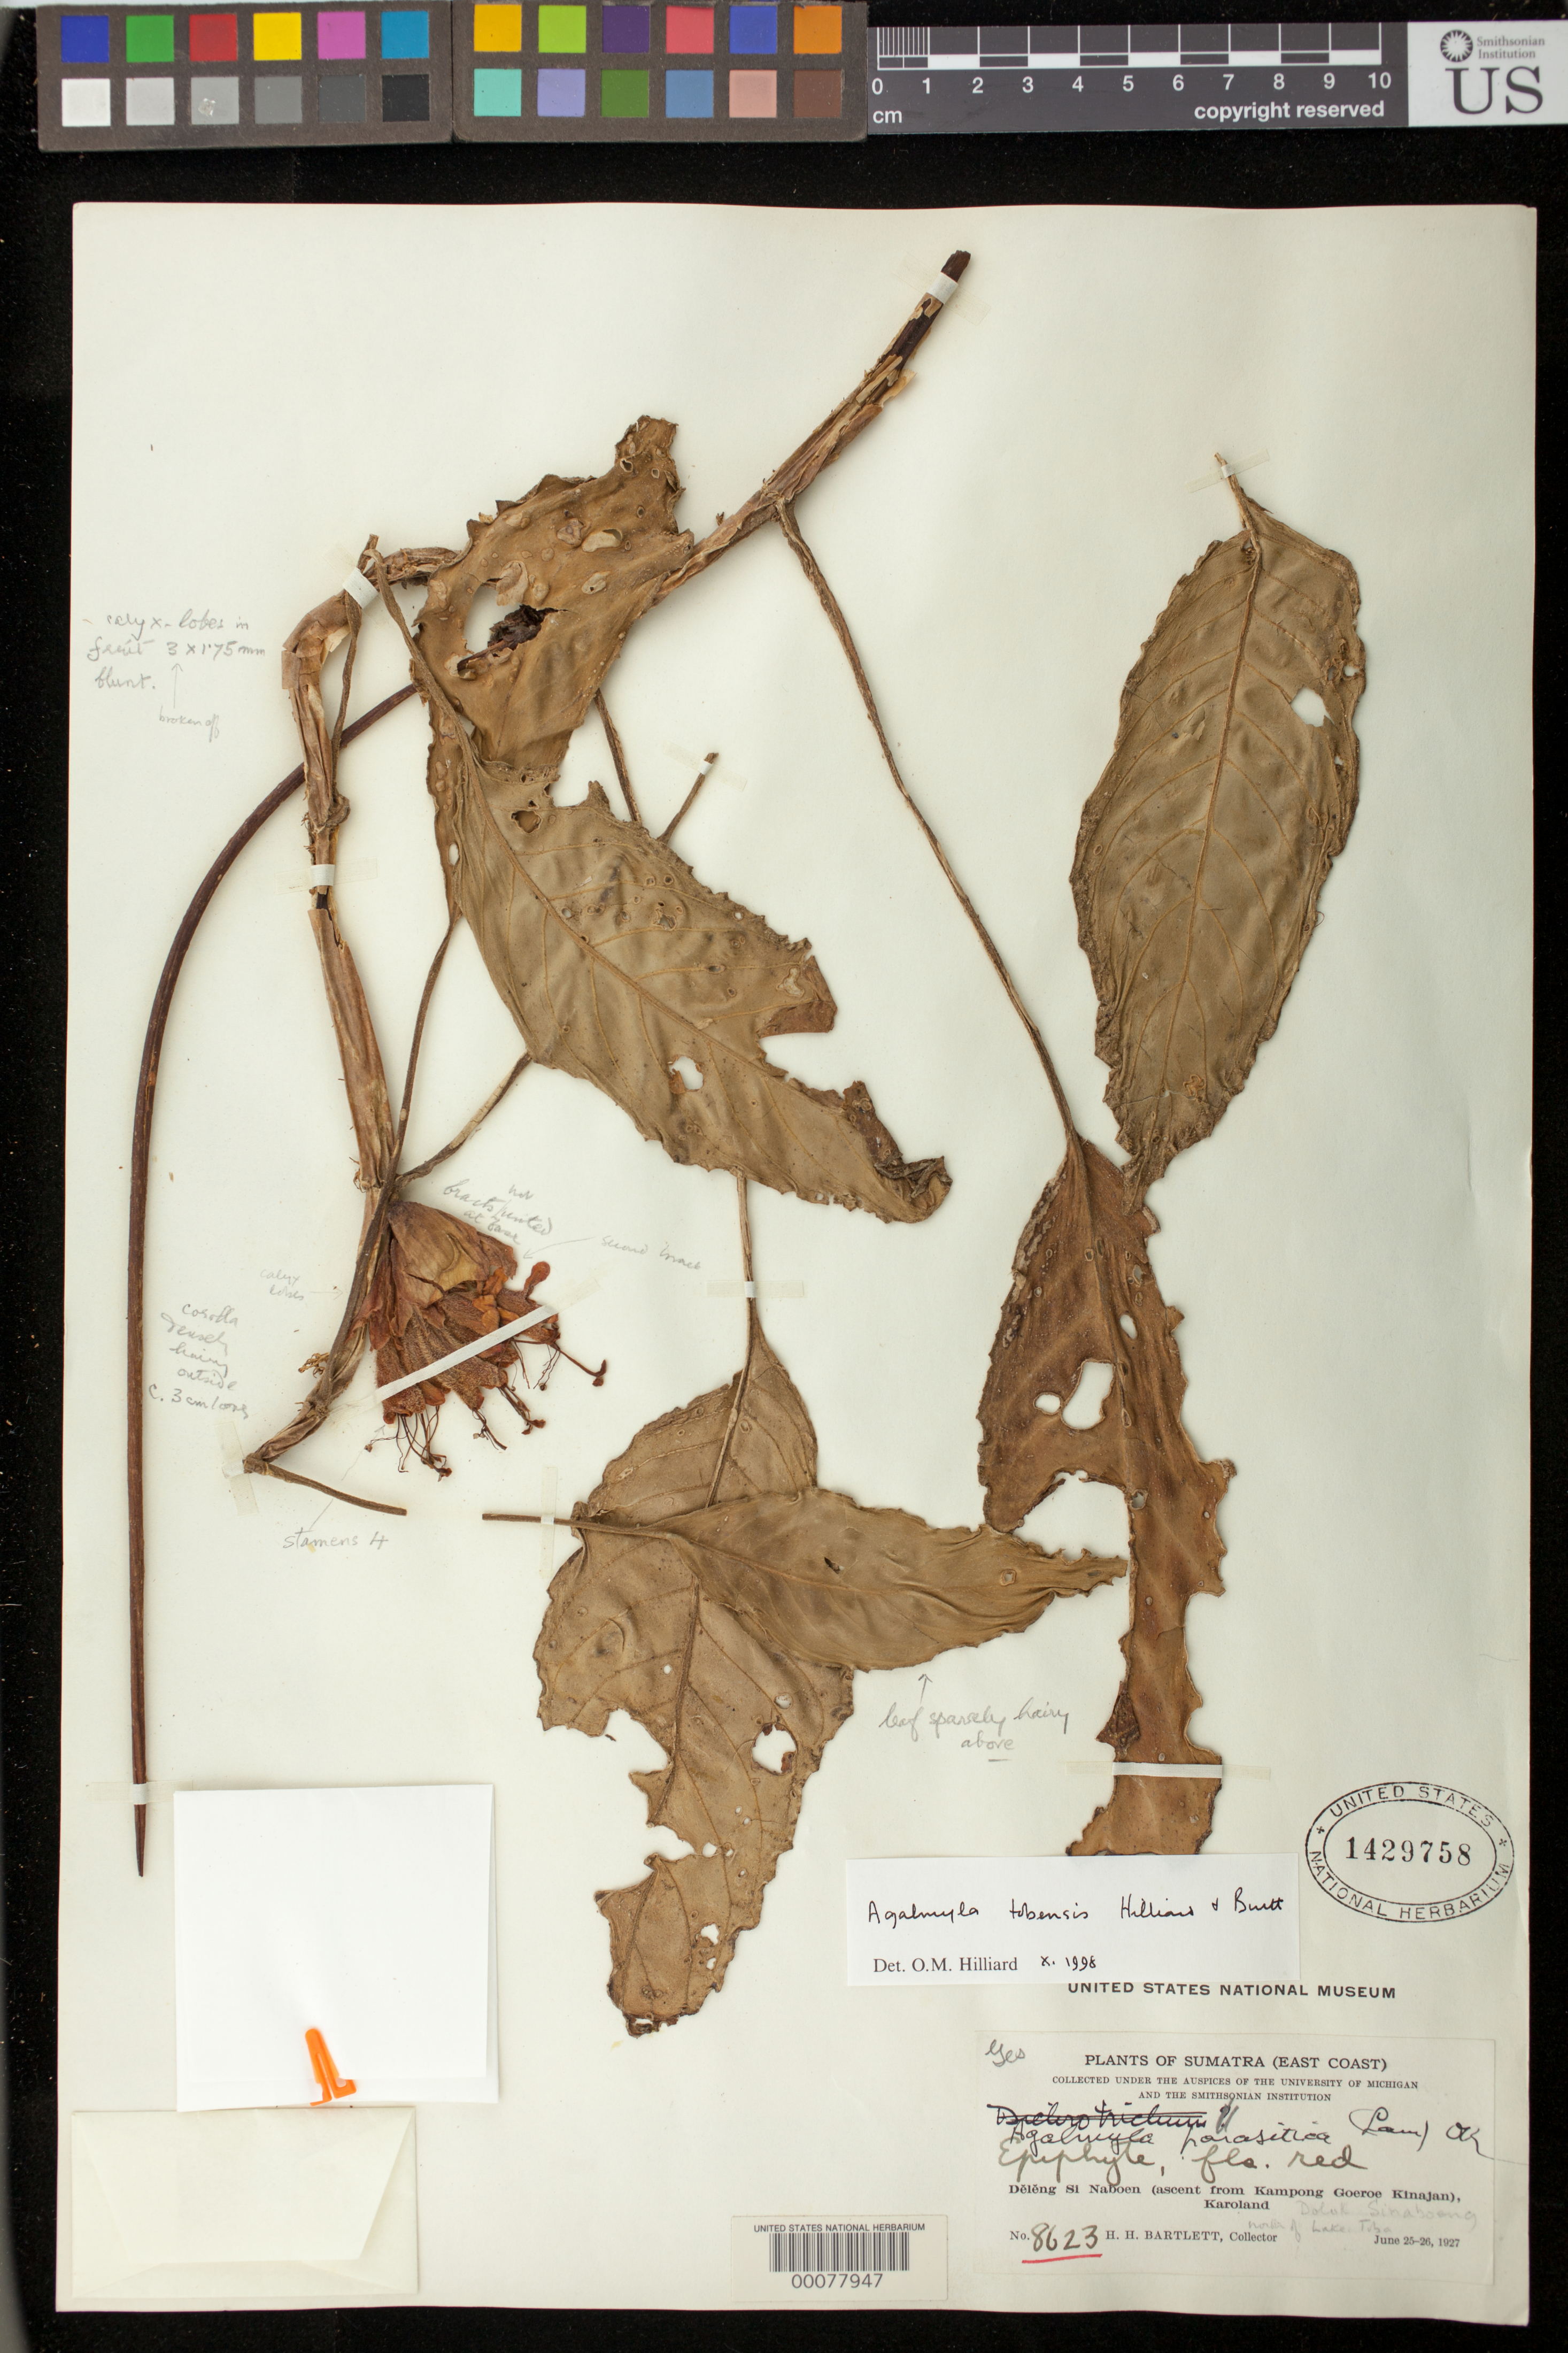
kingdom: Plantae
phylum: Tracheophyta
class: Magnoliopsida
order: Lamiales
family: Gesneriaceae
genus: Agalmyla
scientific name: Agalmyla parasitica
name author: (Lam.) Kuntze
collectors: H. H. Bartlett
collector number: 8623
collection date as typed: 25-26 Jun 1927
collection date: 1927-06-25/1927-06-26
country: Indonesia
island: Sumatra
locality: Deleng si naboen (ascent from kampong goeroe kinajan), karoland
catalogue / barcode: US 1429758